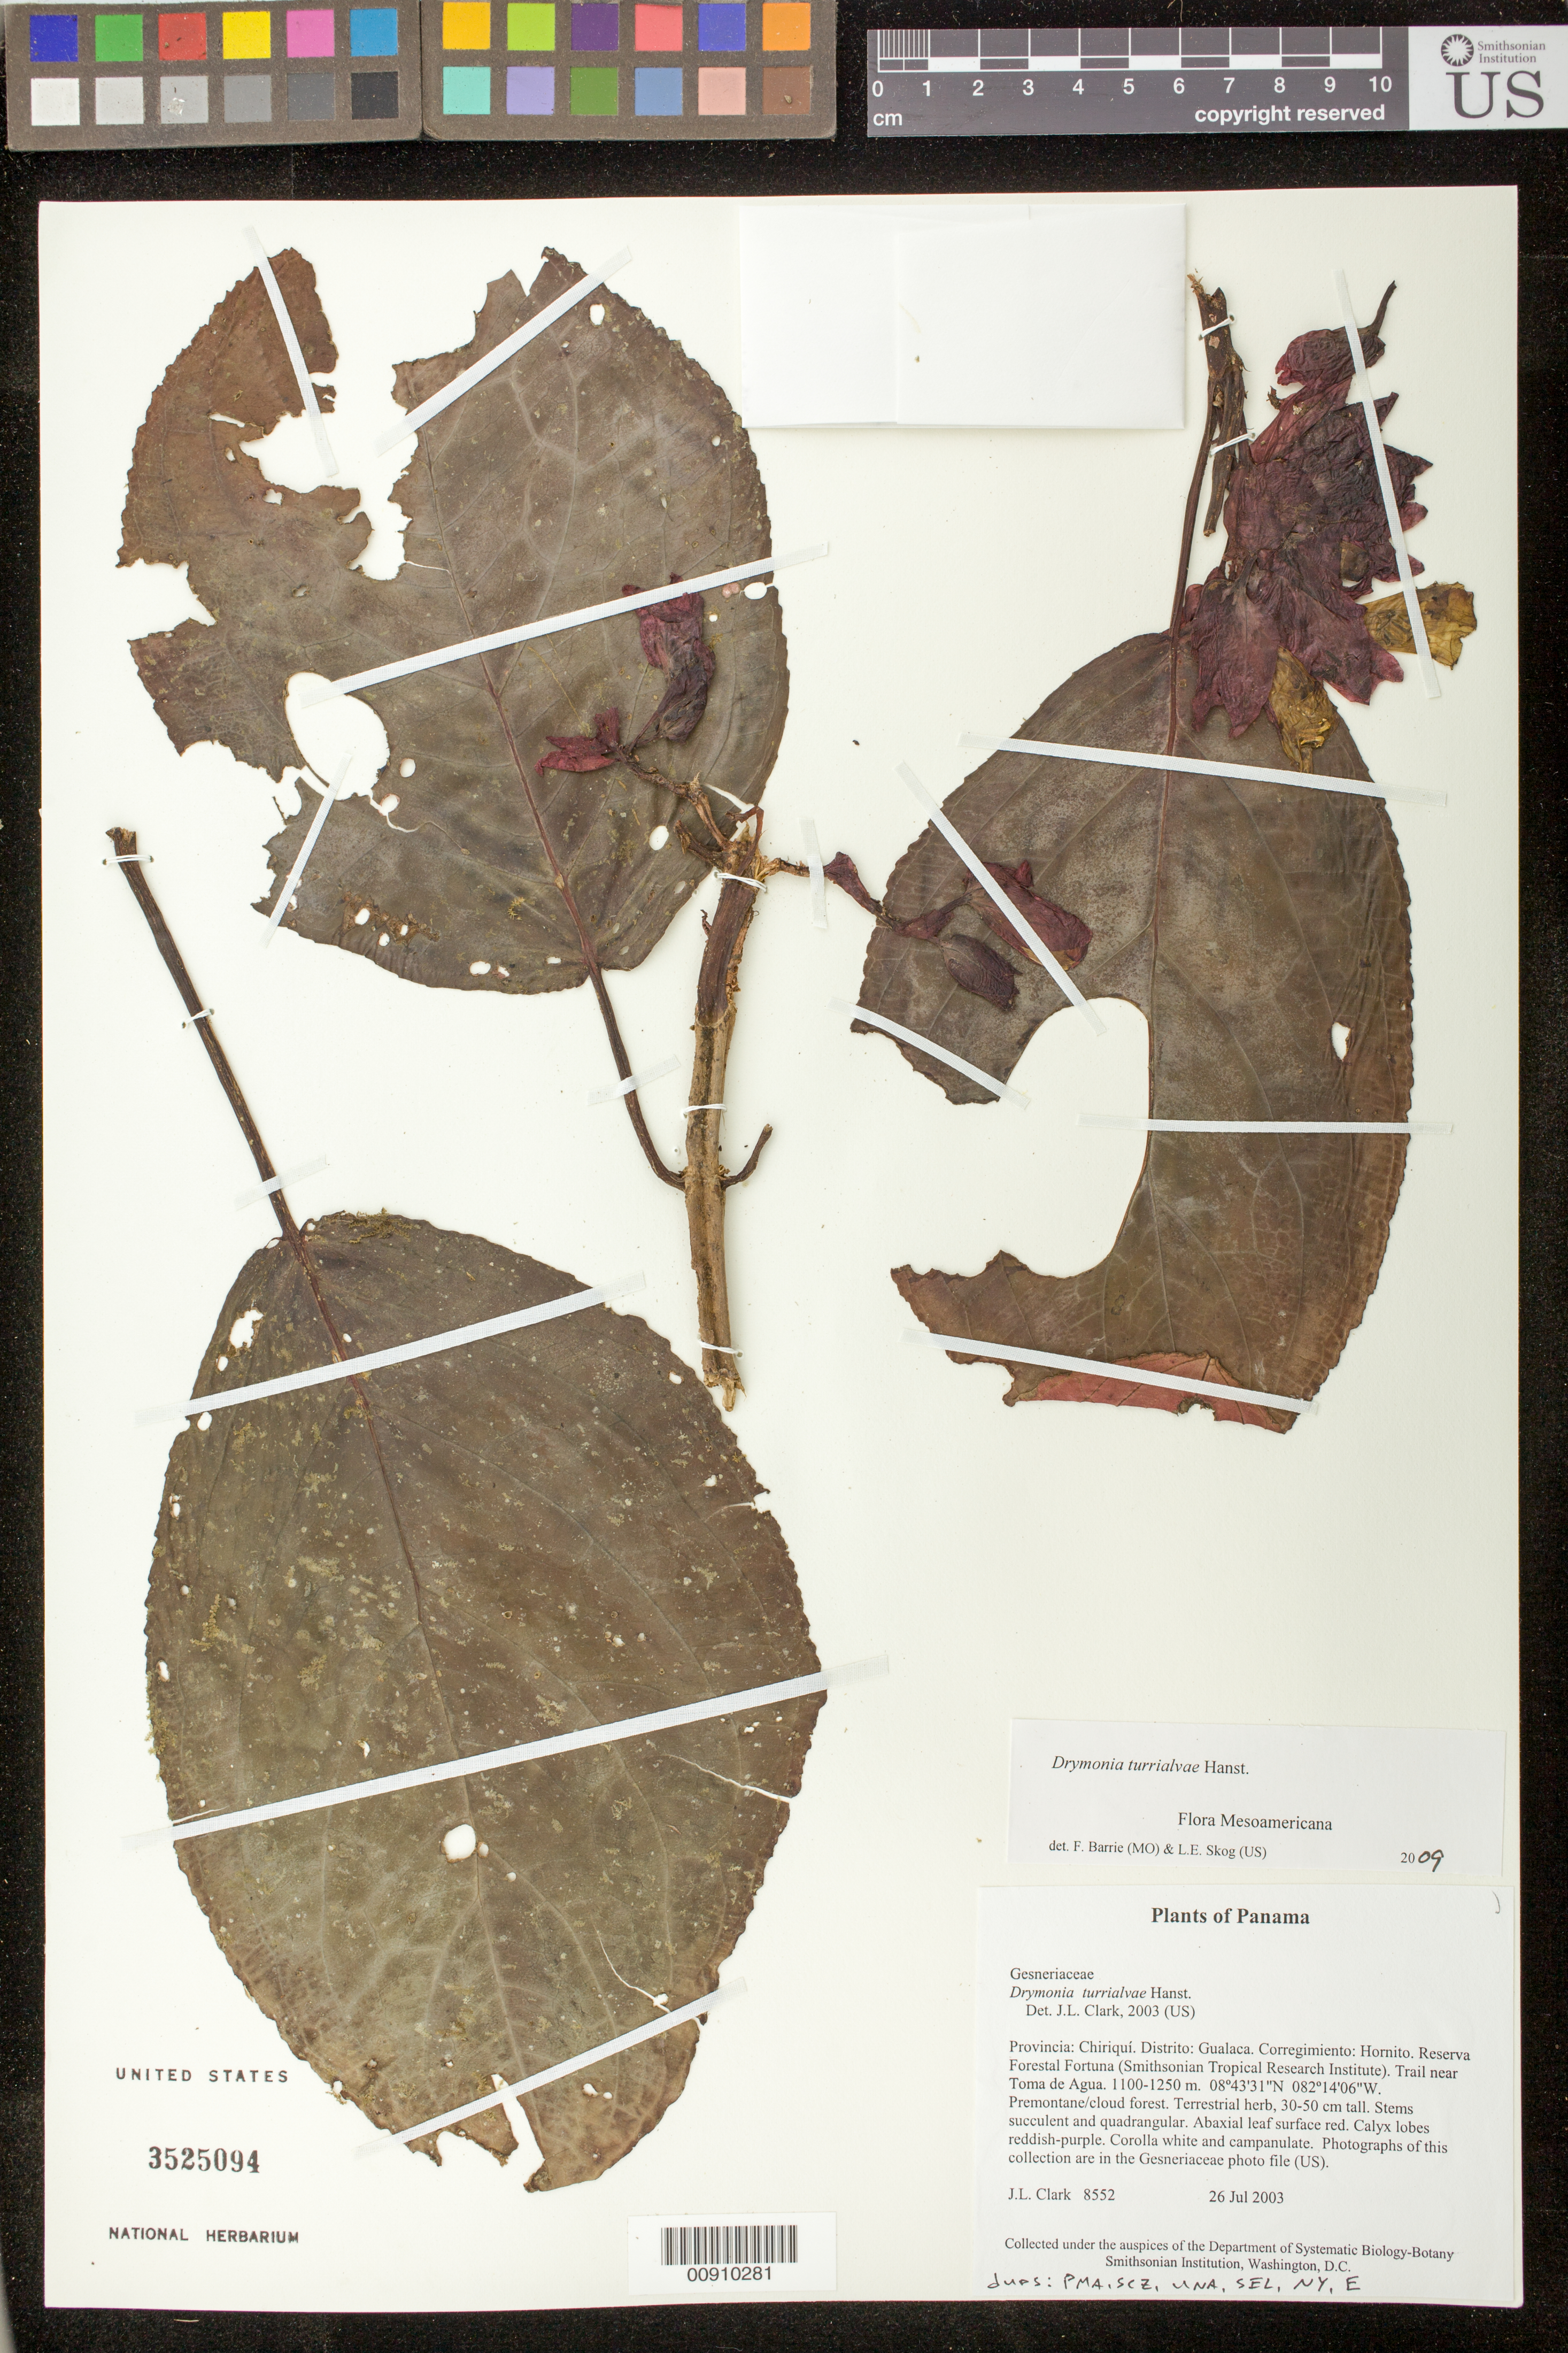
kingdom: Plantae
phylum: Tracheophyta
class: Magnoliopsida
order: Lamiales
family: Gesneriaceae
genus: Drymonia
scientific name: Drymonia turrialvae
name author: Hanst.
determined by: Clark, J. L., (SEL), The Marie Selby Botanical Garden (UNITED STATES)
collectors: J. L. Clark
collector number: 8552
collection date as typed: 26 Jul 2003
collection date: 2003-07-26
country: Panama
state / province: Chiriquí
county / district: Gualaca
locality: Gualaca. Corregimiento: Hornito. Reserva Forestal Fortuna (Smithsonian Tropical Research Institute). Trail near Toma de Agua.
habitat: Premontane/cloud forest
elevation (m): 1100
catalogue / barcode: US 3525094